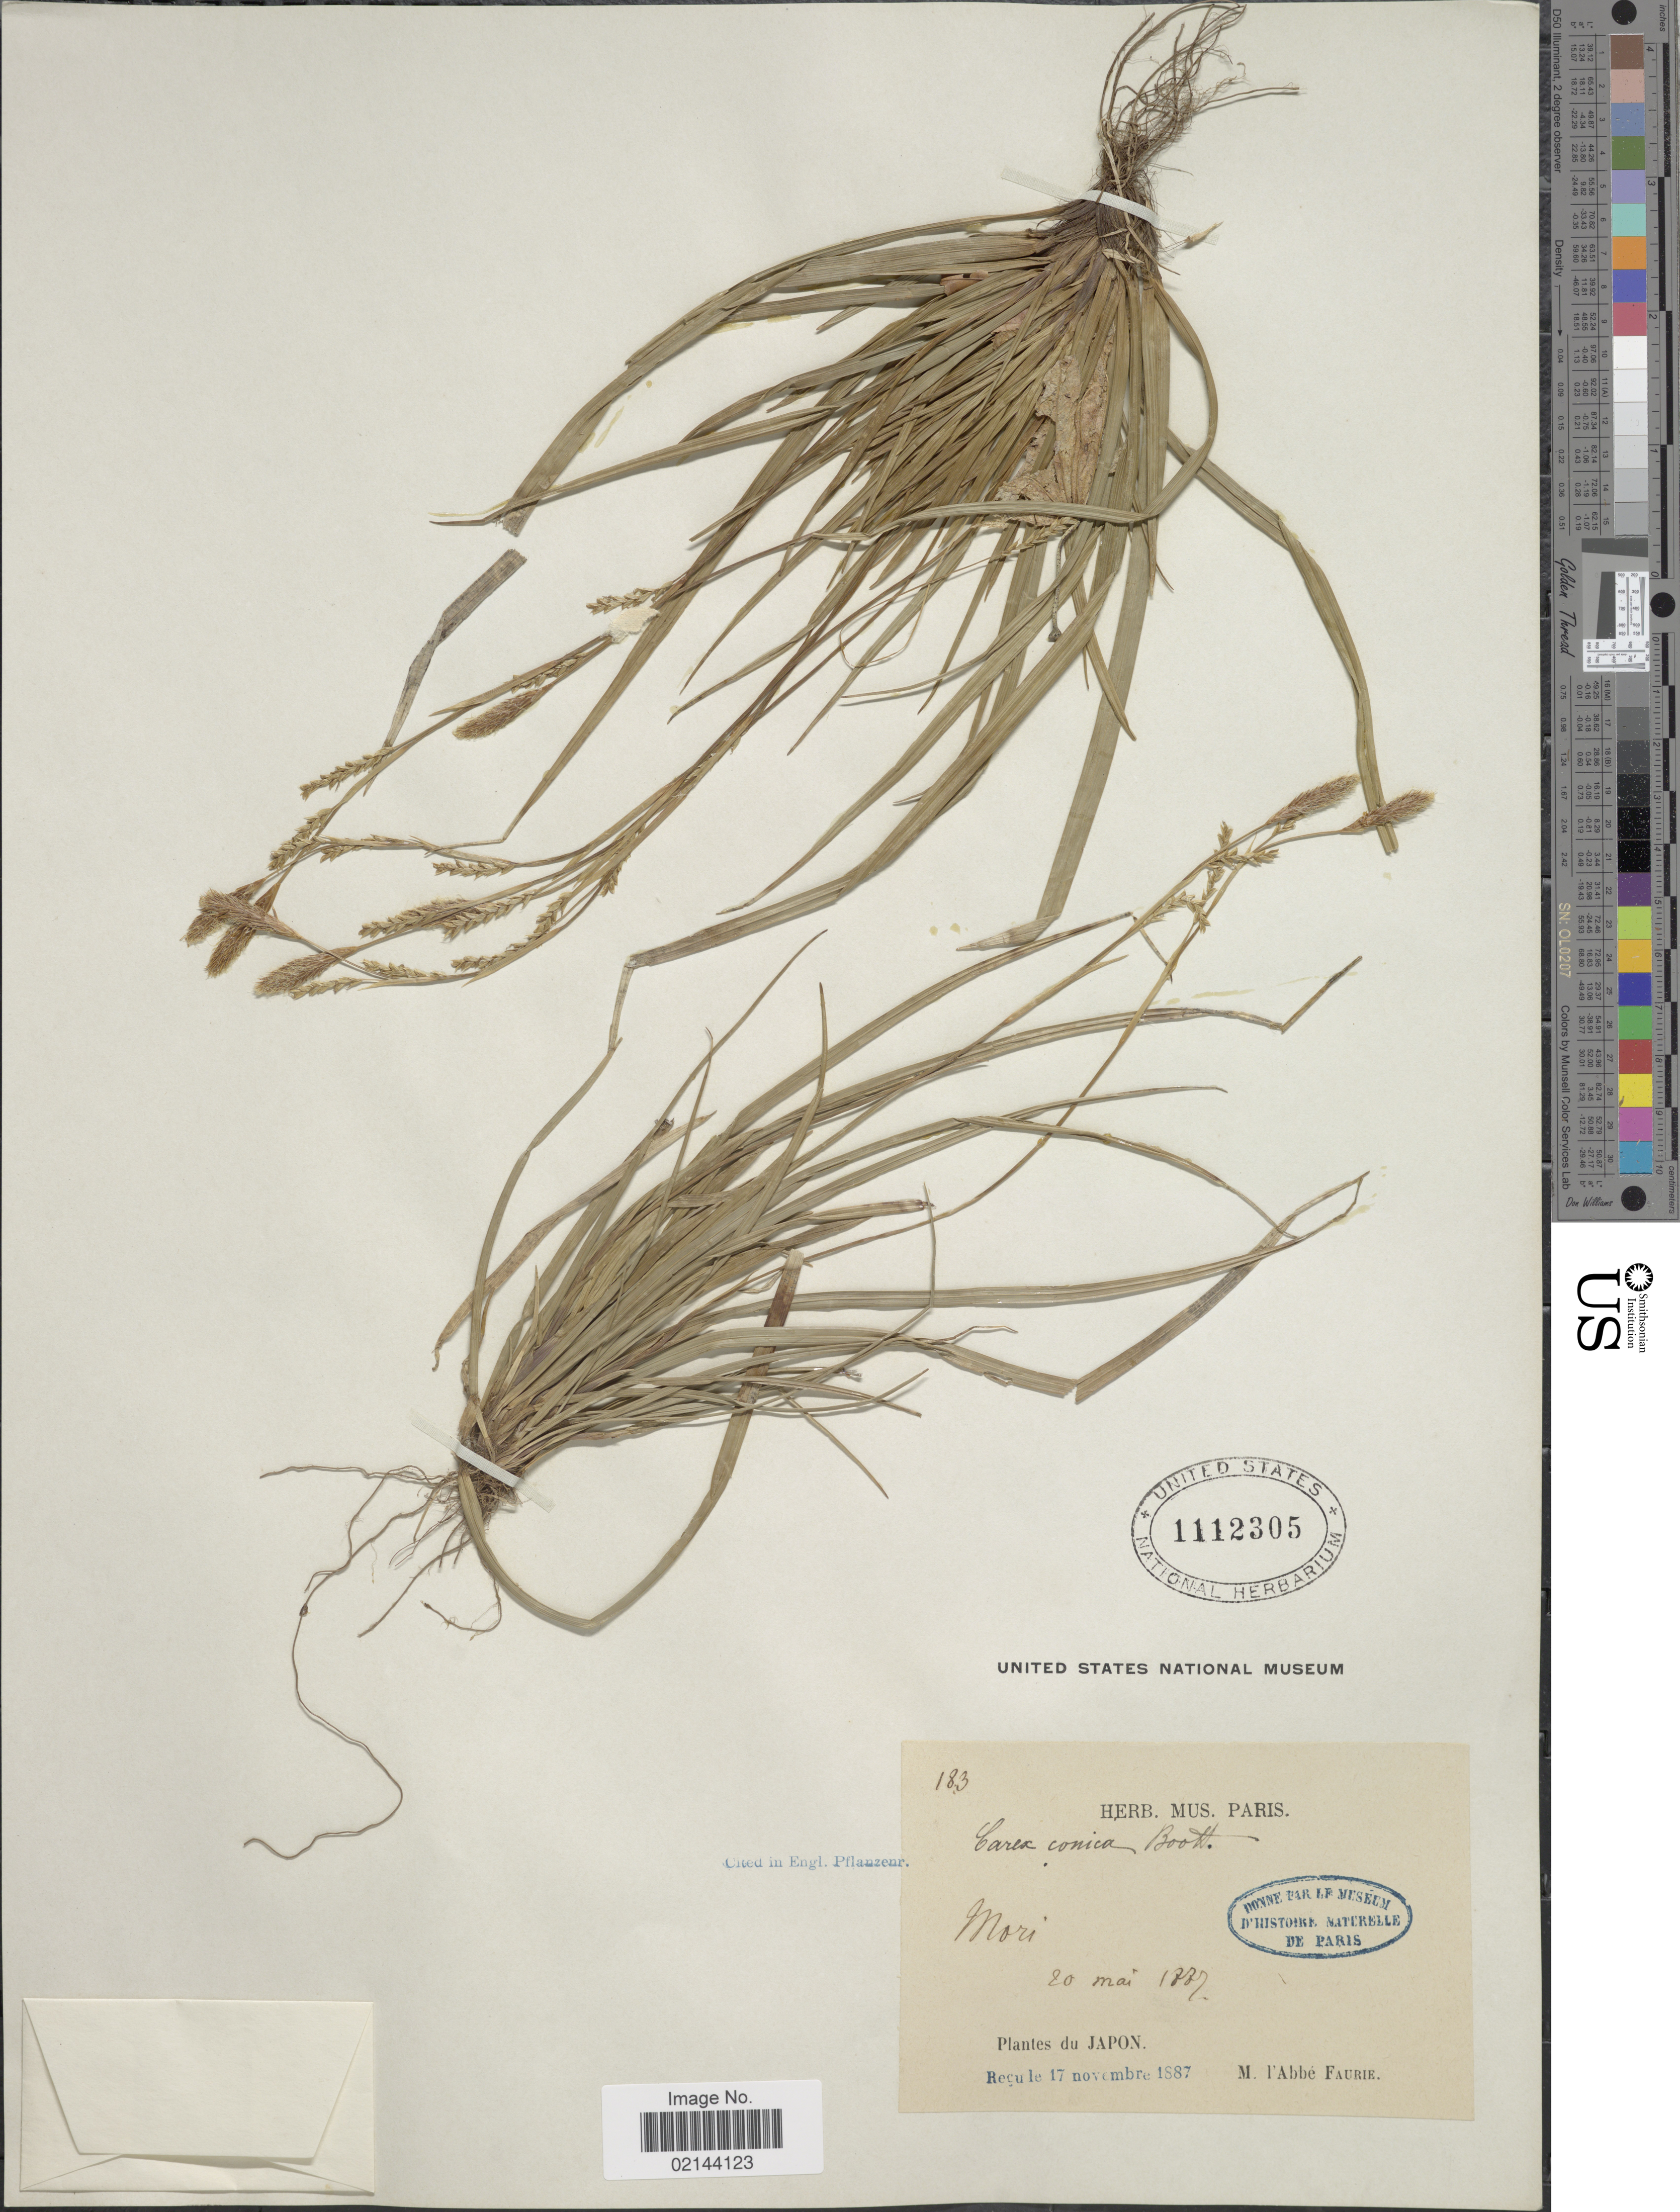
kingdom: Plantae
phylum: Tracheophyta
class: Liliopsida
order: Poales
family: Cyperaceae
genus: Carex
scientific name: Carex conica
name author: Boott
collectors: A. Faurie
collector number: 183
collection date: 1887-05-20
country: Japan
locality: Mori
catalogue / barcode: US 1112305